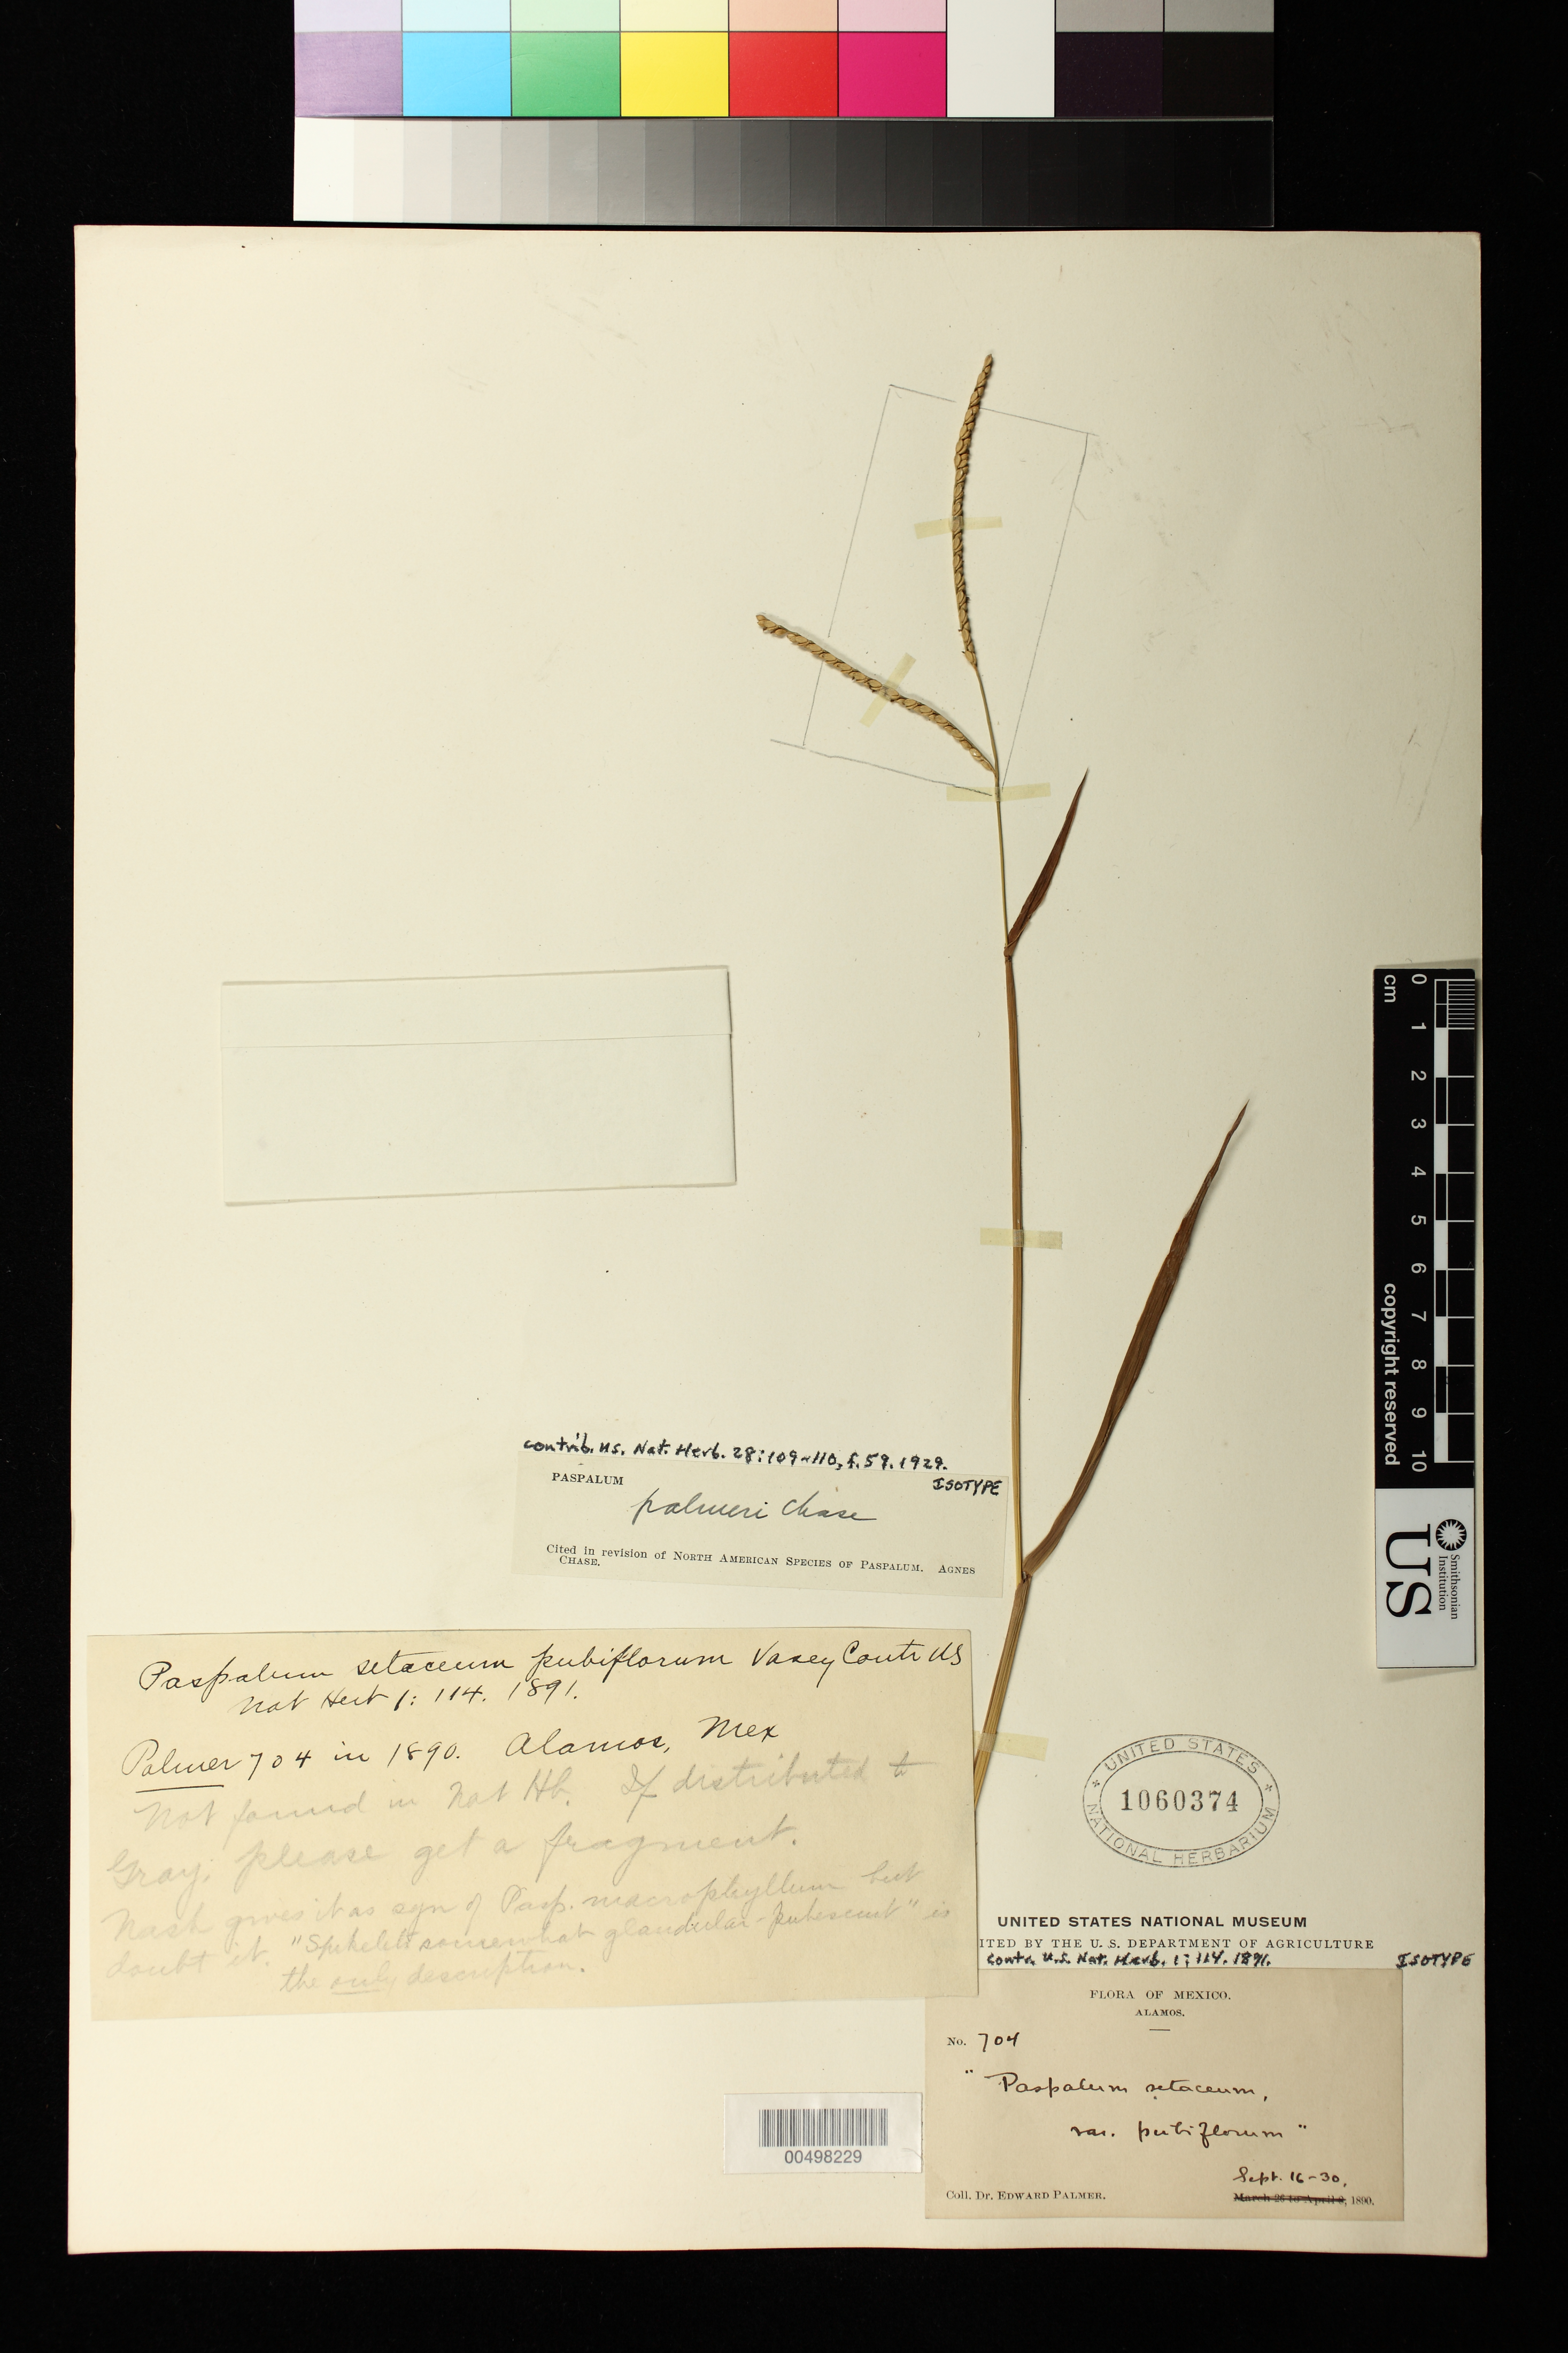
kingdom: Plantae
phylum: Tracheophyta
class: Liliopsida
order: Poales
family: Poaceae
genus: Paspalum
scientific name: Paspalum setaceum var. pubiflorum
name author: Vasey in Rose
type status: Isotype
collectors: E. Palmer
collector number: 704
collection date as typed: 16 Sep 1890 to 30 Sep 1890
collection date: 1890-09-16/1890-09-30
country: Mexico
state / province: Sonora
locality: Alamos.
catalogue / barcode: US 1060374